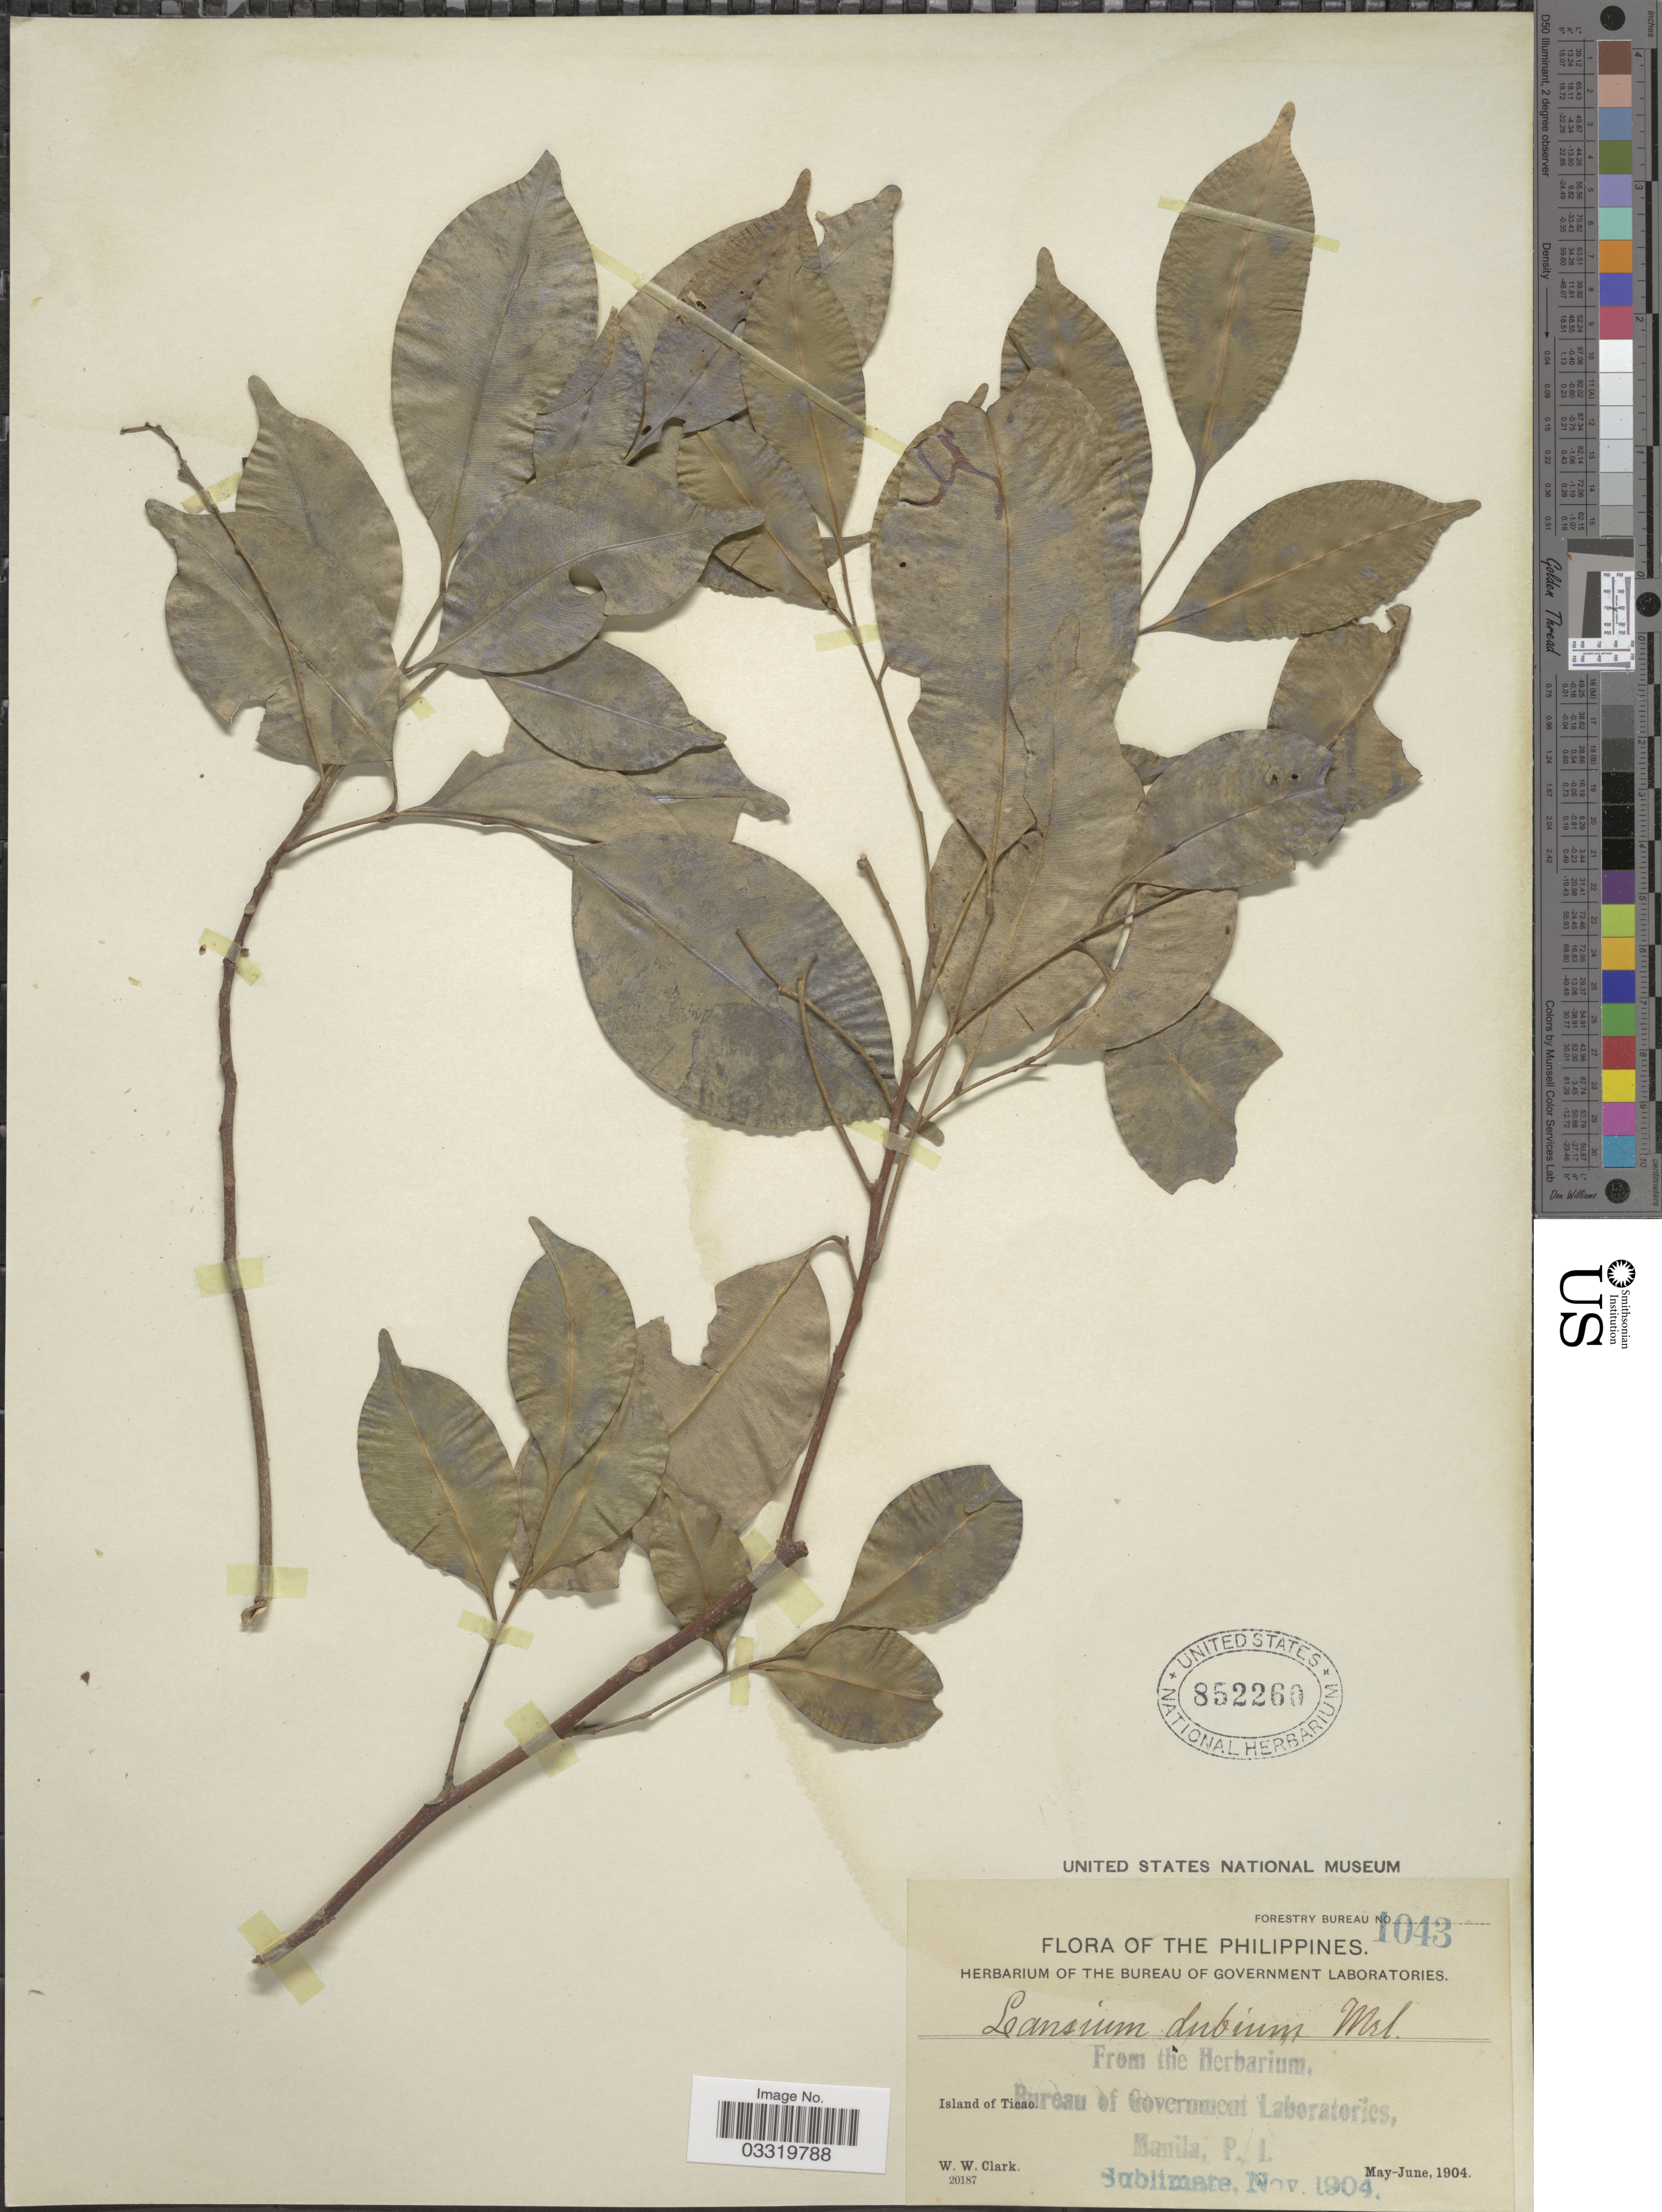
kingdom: Plantae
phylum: Tracheophyta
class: Magnoliopsida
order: Sapindales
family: Meliaceae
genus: Reinwardtiodendron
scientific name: Reinwardtiodendron humile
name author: (Hassk.) Mabb.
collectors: W. W. Clark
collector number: Forestry Bureau 1043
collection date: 1904-05/1904-06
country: Philippines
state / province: Bicol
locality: Island of Ticao.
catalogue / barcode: US 852260